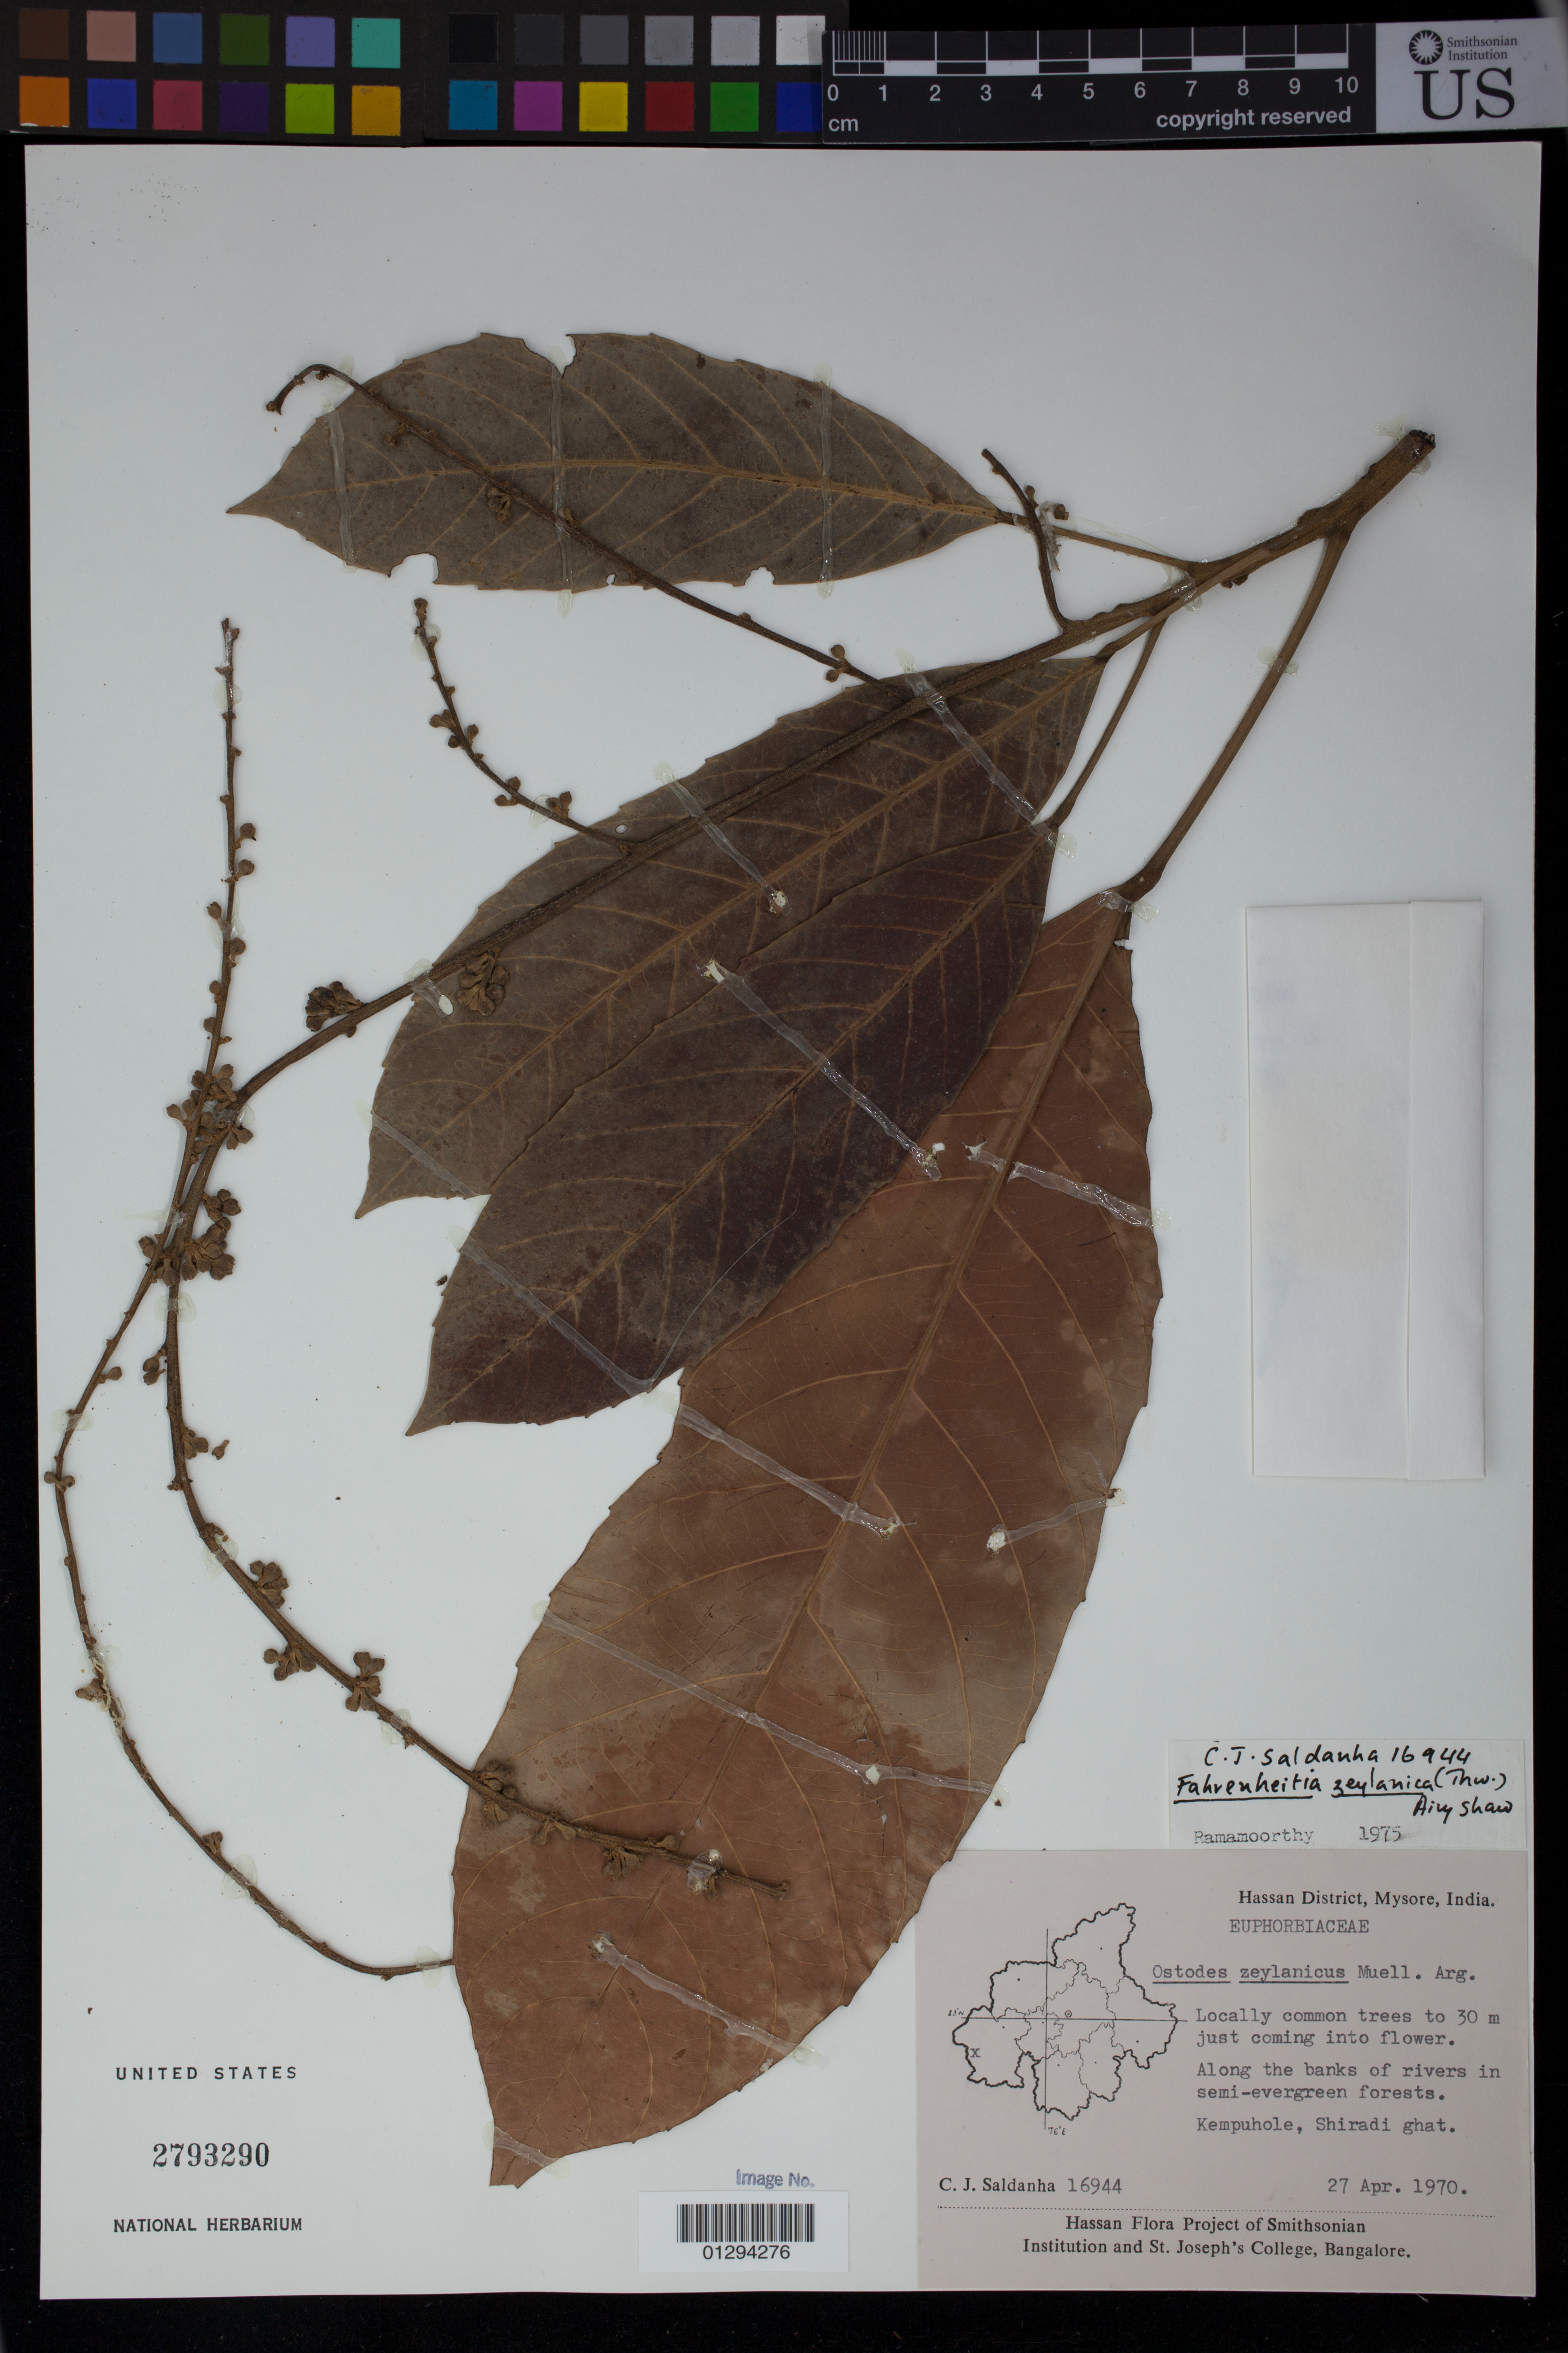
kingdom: Plantae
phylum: Tracheophyta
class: Magnoliopsida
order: Malpighiales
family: Euphorbiaceae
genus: Fahrenheitia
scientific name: Fahrenheitia zeylanica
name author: (Thwaites) Airy Shaw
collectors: C. J. Saldanha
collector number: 16944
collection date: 1970-04-27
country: India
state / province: Karnataka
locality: Mysore, Hassan District. Kempuhole, Shiradi ghat.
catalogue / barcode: US 2793290